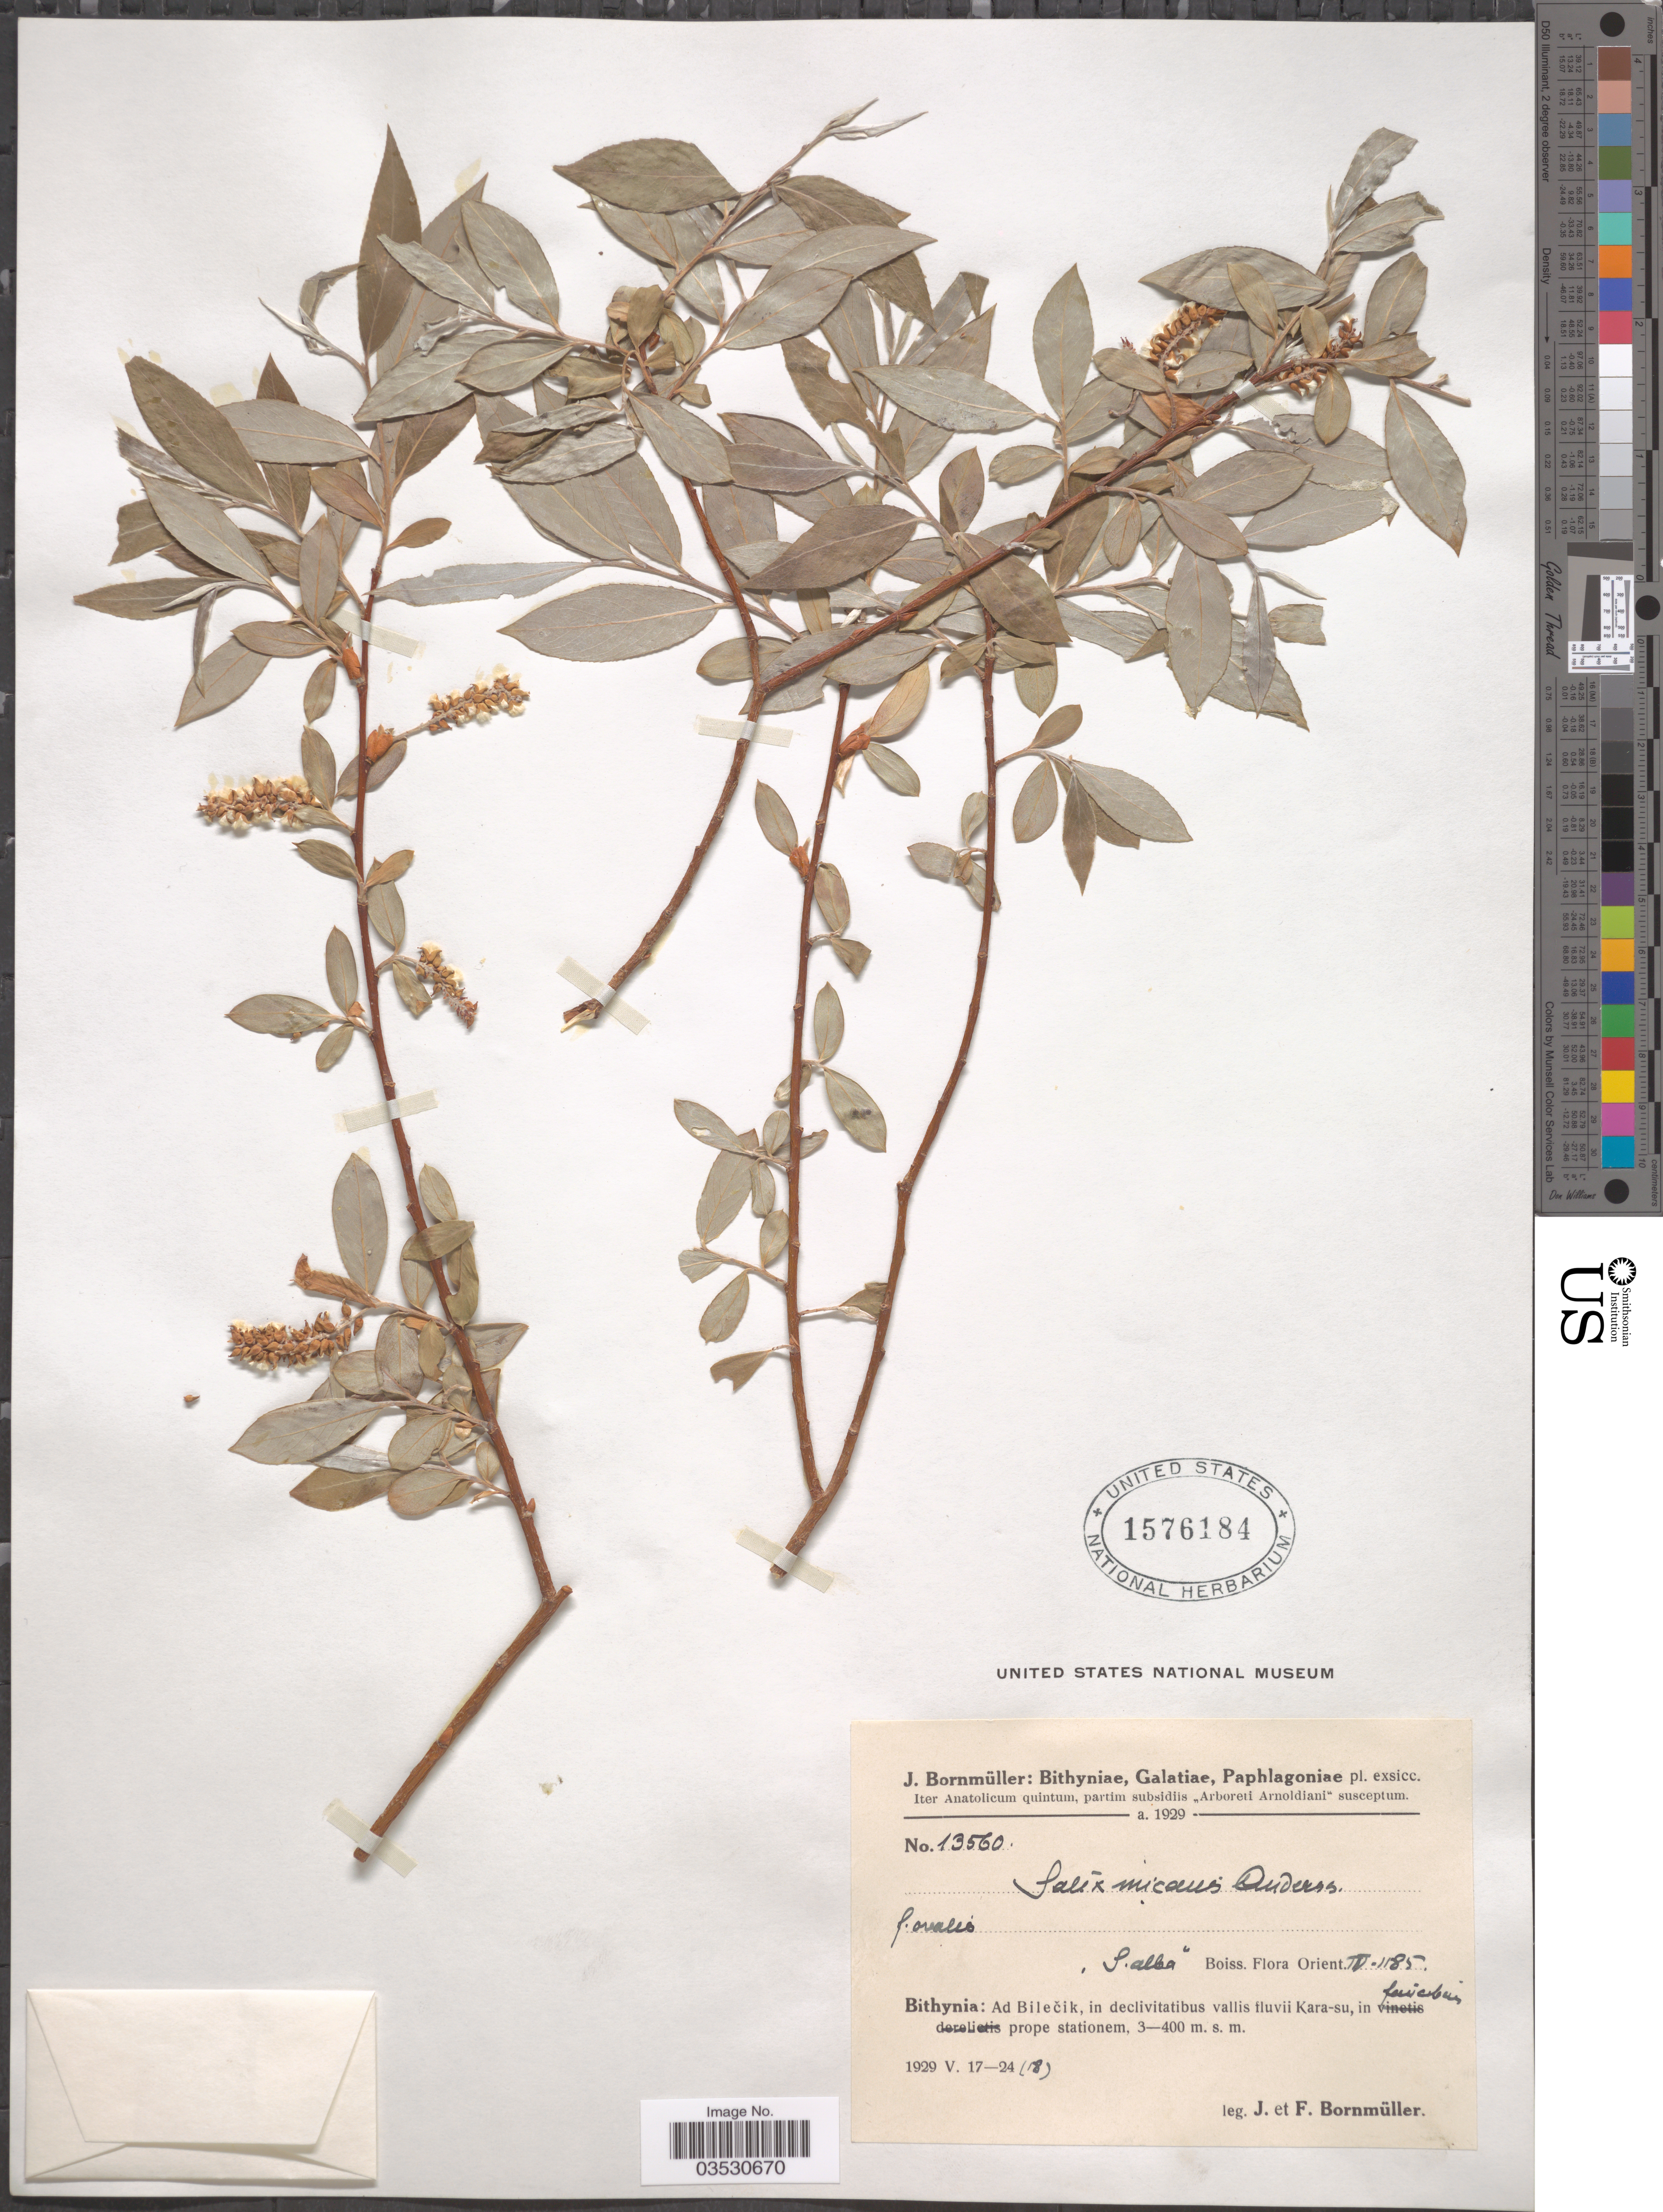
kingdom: Plantae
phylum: Tracheophyta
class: Magnoliopsida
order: Malpighiales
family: Salicaceae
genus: Salix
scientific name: Salix micans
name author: Andersson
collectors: J. Bornmüller & F. Bornmüller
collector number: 13560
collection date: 1929-05-17/1929-08-24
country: Turkey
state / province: Bilecik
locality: Bithynia: Ad Bilecik, in declivitatibus vallis fluvii Kara-su, in fencinibus [interpreted] prope stationem.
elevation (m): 300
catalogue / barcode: US 1576184